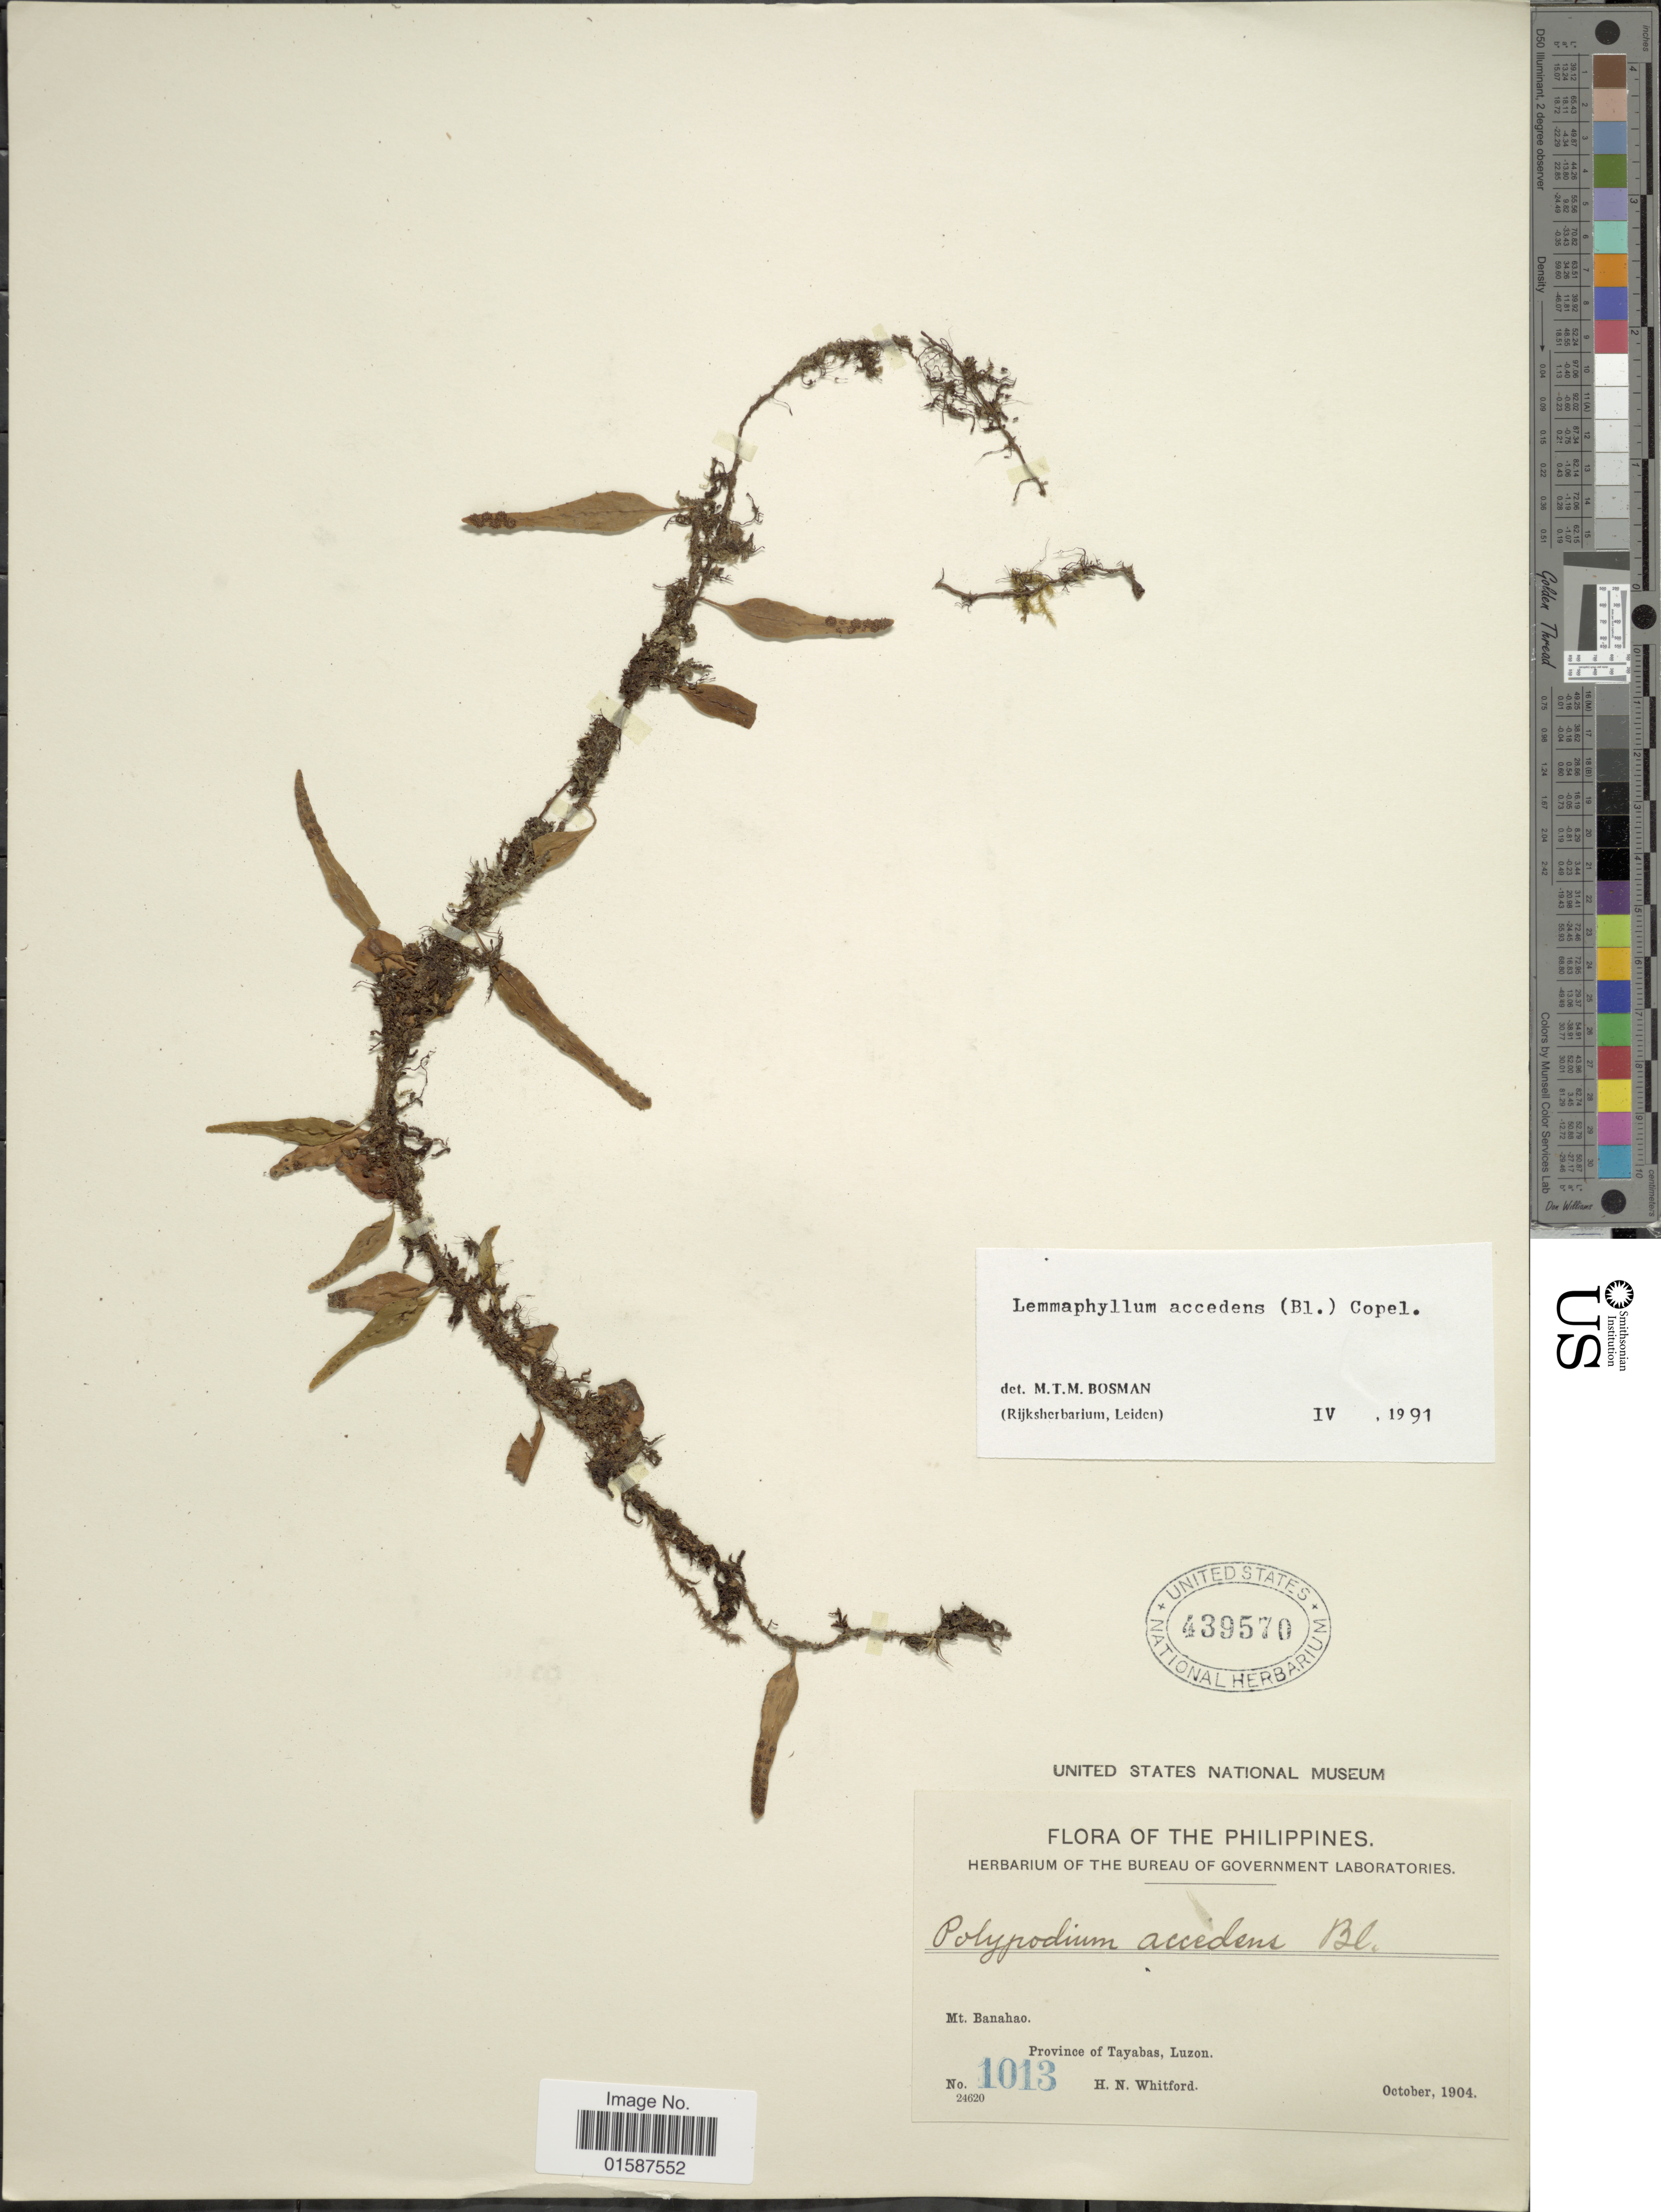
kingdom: Plantae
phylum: Tracheophyta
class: Polypodiopsida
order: Polypodiales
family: Polypodiaceae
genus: Lemmaphyllum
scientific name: Lemmaphyllum accedens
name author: (Blume) Donk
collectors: H. N. Whitford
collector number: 1013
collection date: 1904-10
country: Philippines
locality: Mt. Banahao, Province of Tayabas, Luzon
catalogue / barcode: US 439570